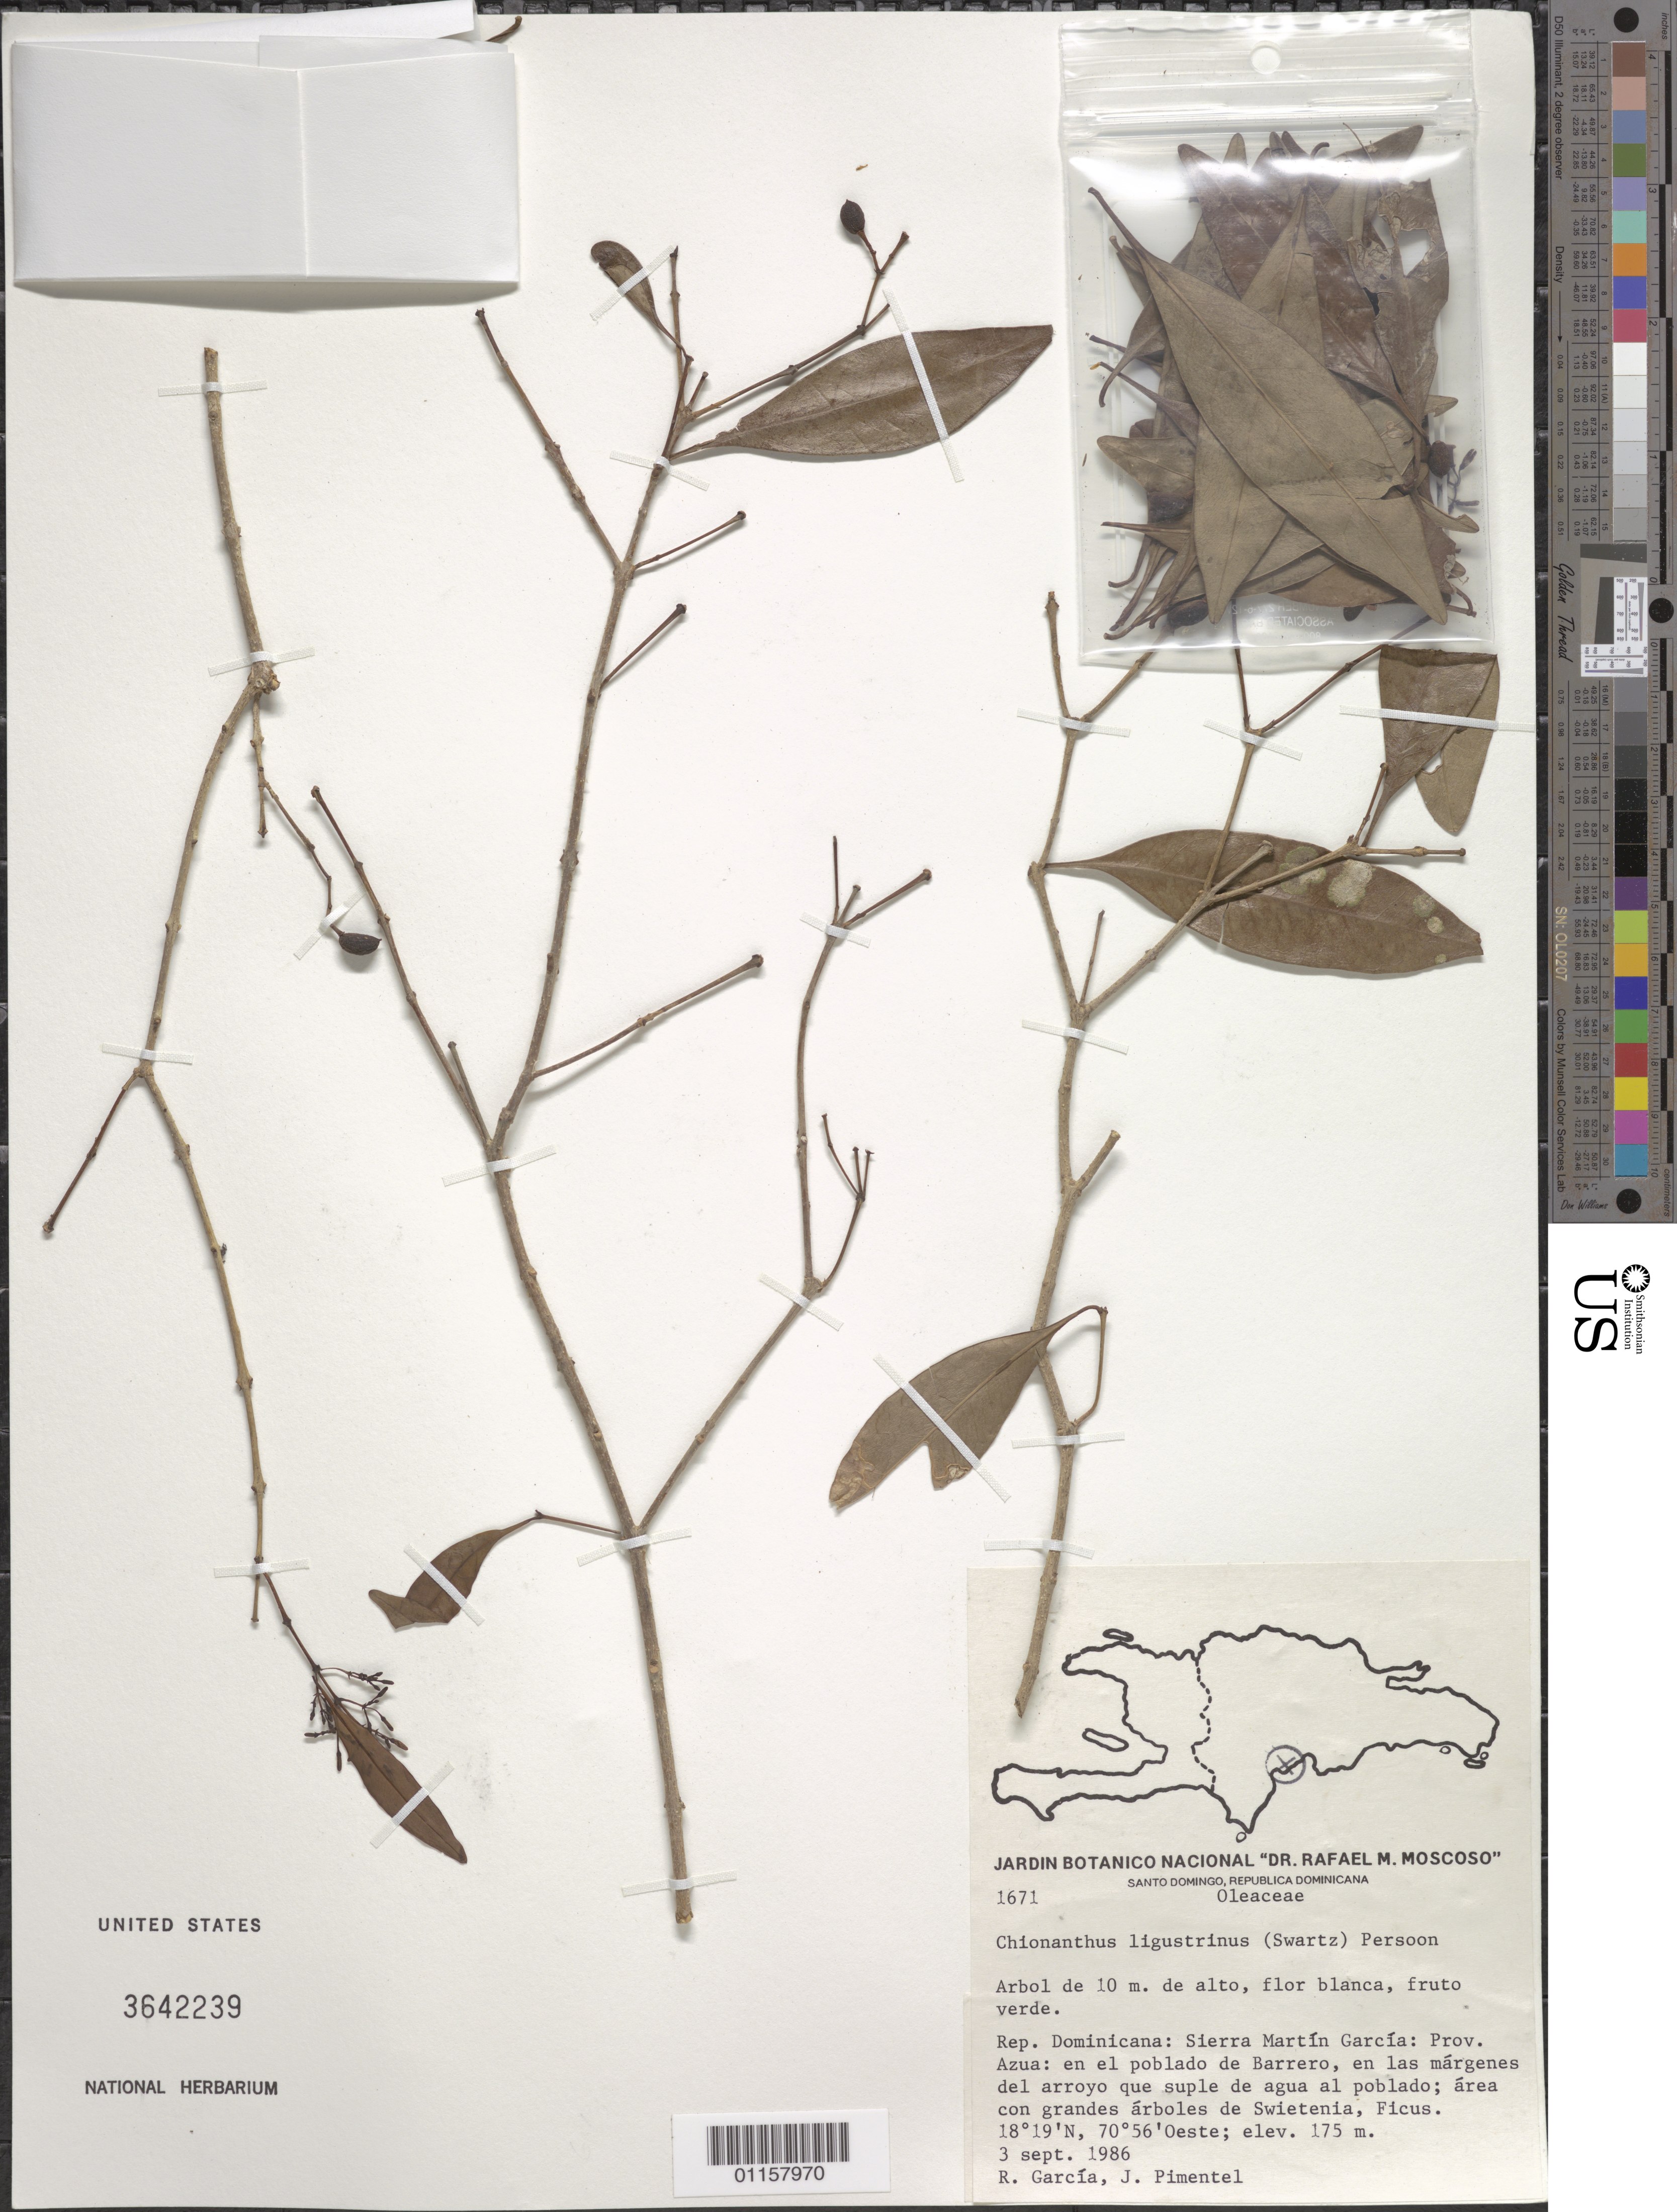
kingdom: Plantae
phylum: Tracheophyta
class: Magnoliopsida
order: Lamiales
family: Oleaceae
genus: Chionanthus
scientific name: Chionanthus ligustrinus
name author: (Sw.) Pers.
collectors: R. García & J. Pimentel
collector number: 1671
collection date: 1986-09-03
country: Dominican Republic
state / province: Azua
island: Hispaniola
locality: Sierra Martín García; en el poblado de Barrero.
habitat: En las mágenes del arroyo que suple de agua al poblado; área con grandes áboles de Swietenia, Ficus.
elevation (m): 175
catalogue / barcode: US 3642239